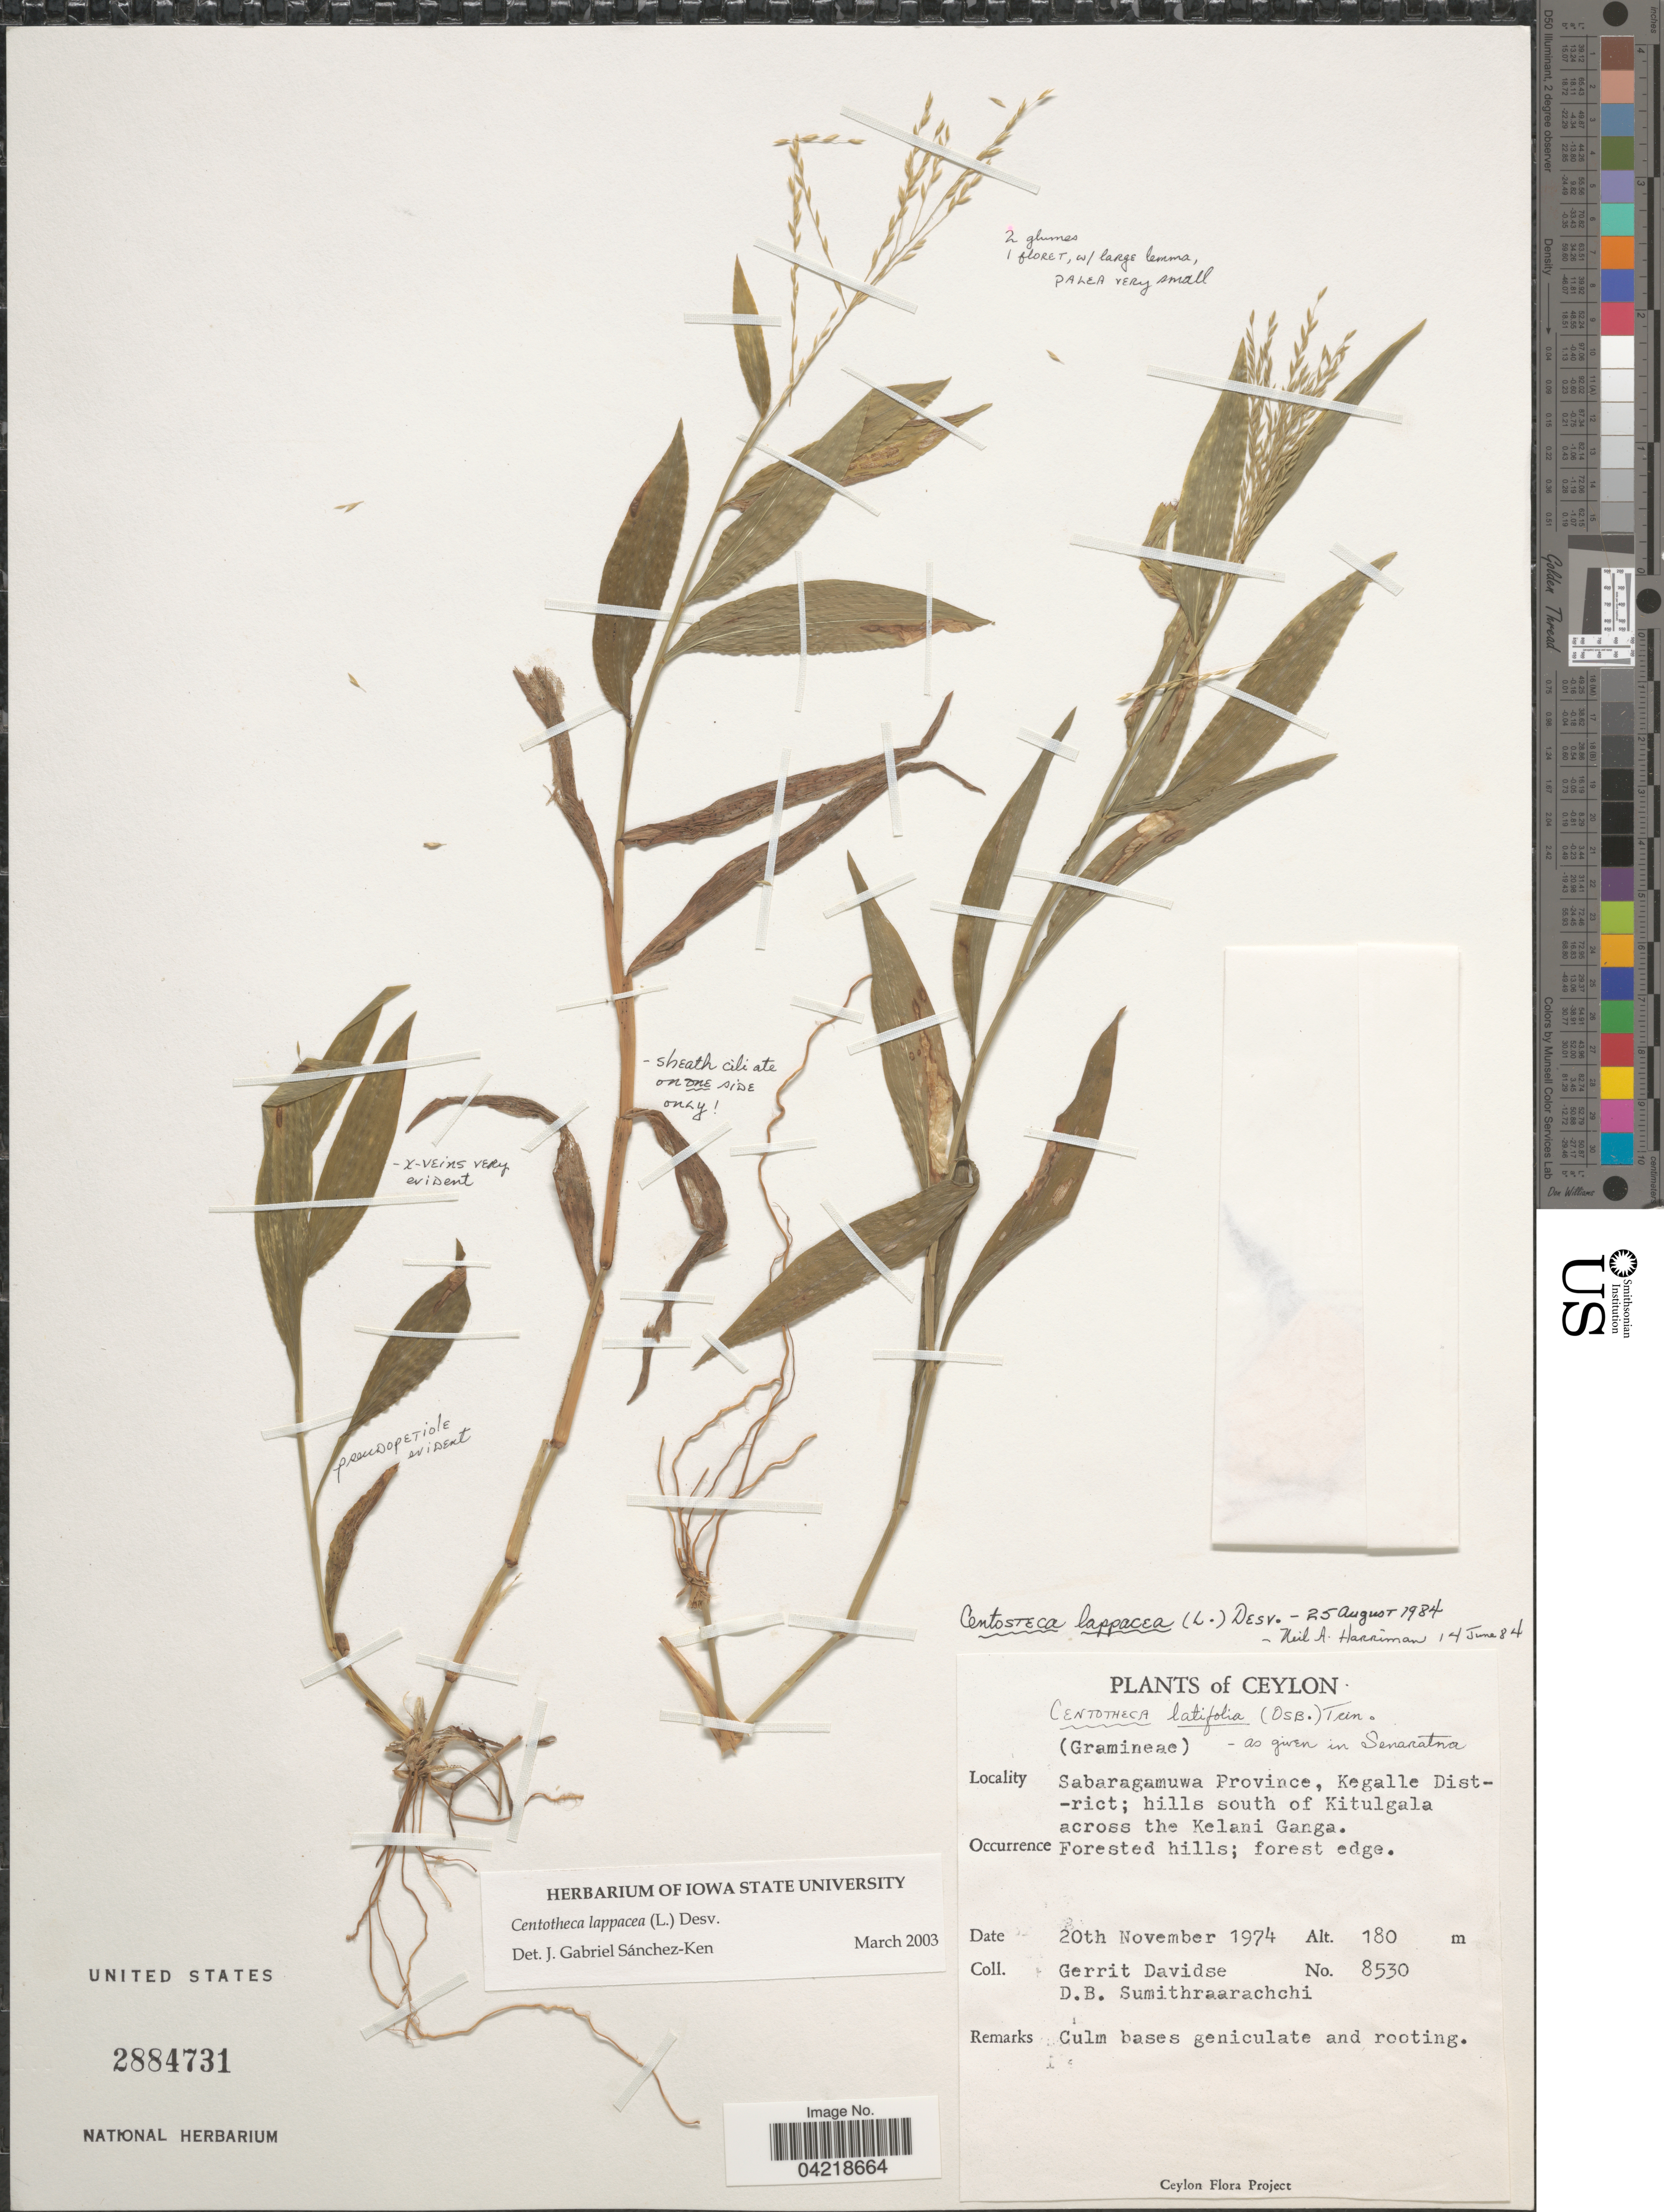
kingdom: Plantae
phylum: Tracheophyta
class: Liliopsida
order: Poales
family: Poaceae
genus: Centotheca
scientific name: Centotheca lappacea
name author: (L.) Desv.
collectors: G. Davidse & D. B. Sumithraarachchi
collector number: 8530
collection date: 1974-11-20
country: Sri Lanka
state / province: Sabaragamuwa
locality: Ceylon. Kegalle District; hills south of Kitulgala across the Kelani Ganga.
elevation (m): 180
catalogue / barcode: US 2884731